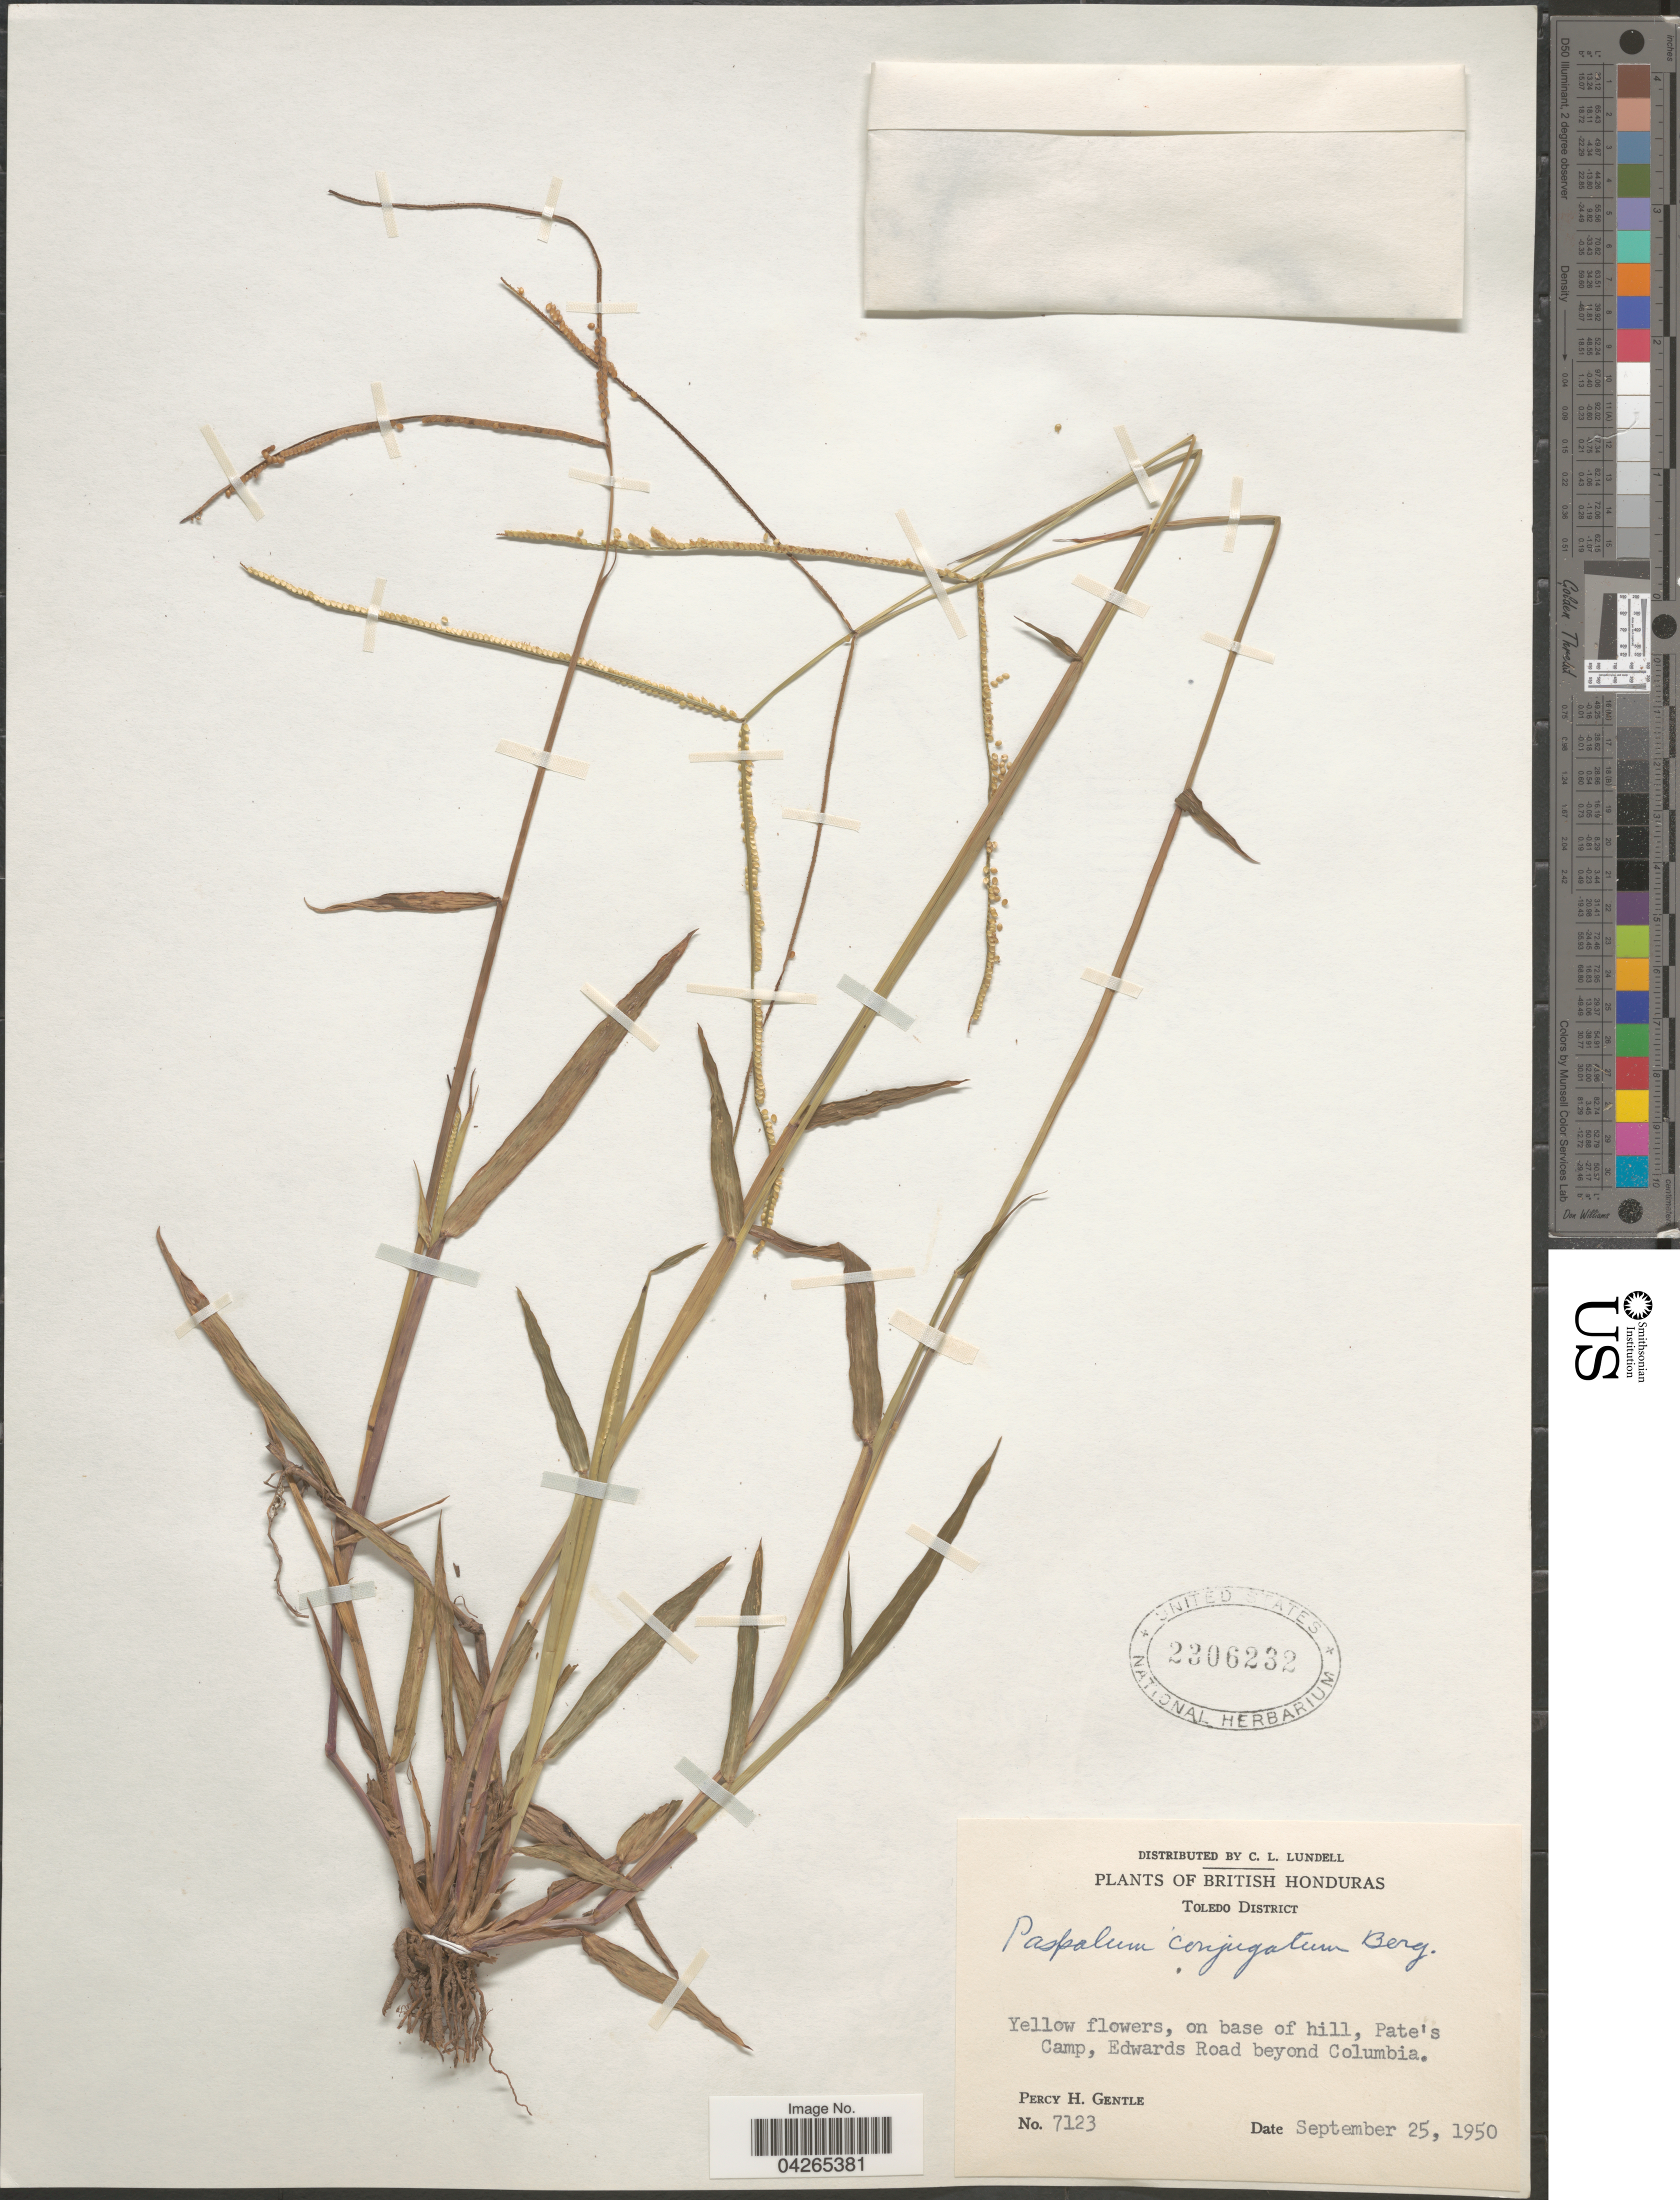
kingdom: Plantae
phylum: Tracheophyta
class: Liliopsida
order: Poales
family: Poaceae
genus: Paspalum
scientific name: Paspalum conjugatum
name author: P.J. Bergius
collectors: P. H. Gentle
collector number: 7123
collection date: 1950-09-25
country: Belize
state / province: Toledo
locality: British Honduras. Toledo District. Pate's Camp, Edwards Road beyond Columbia.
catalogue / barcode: US 2306232